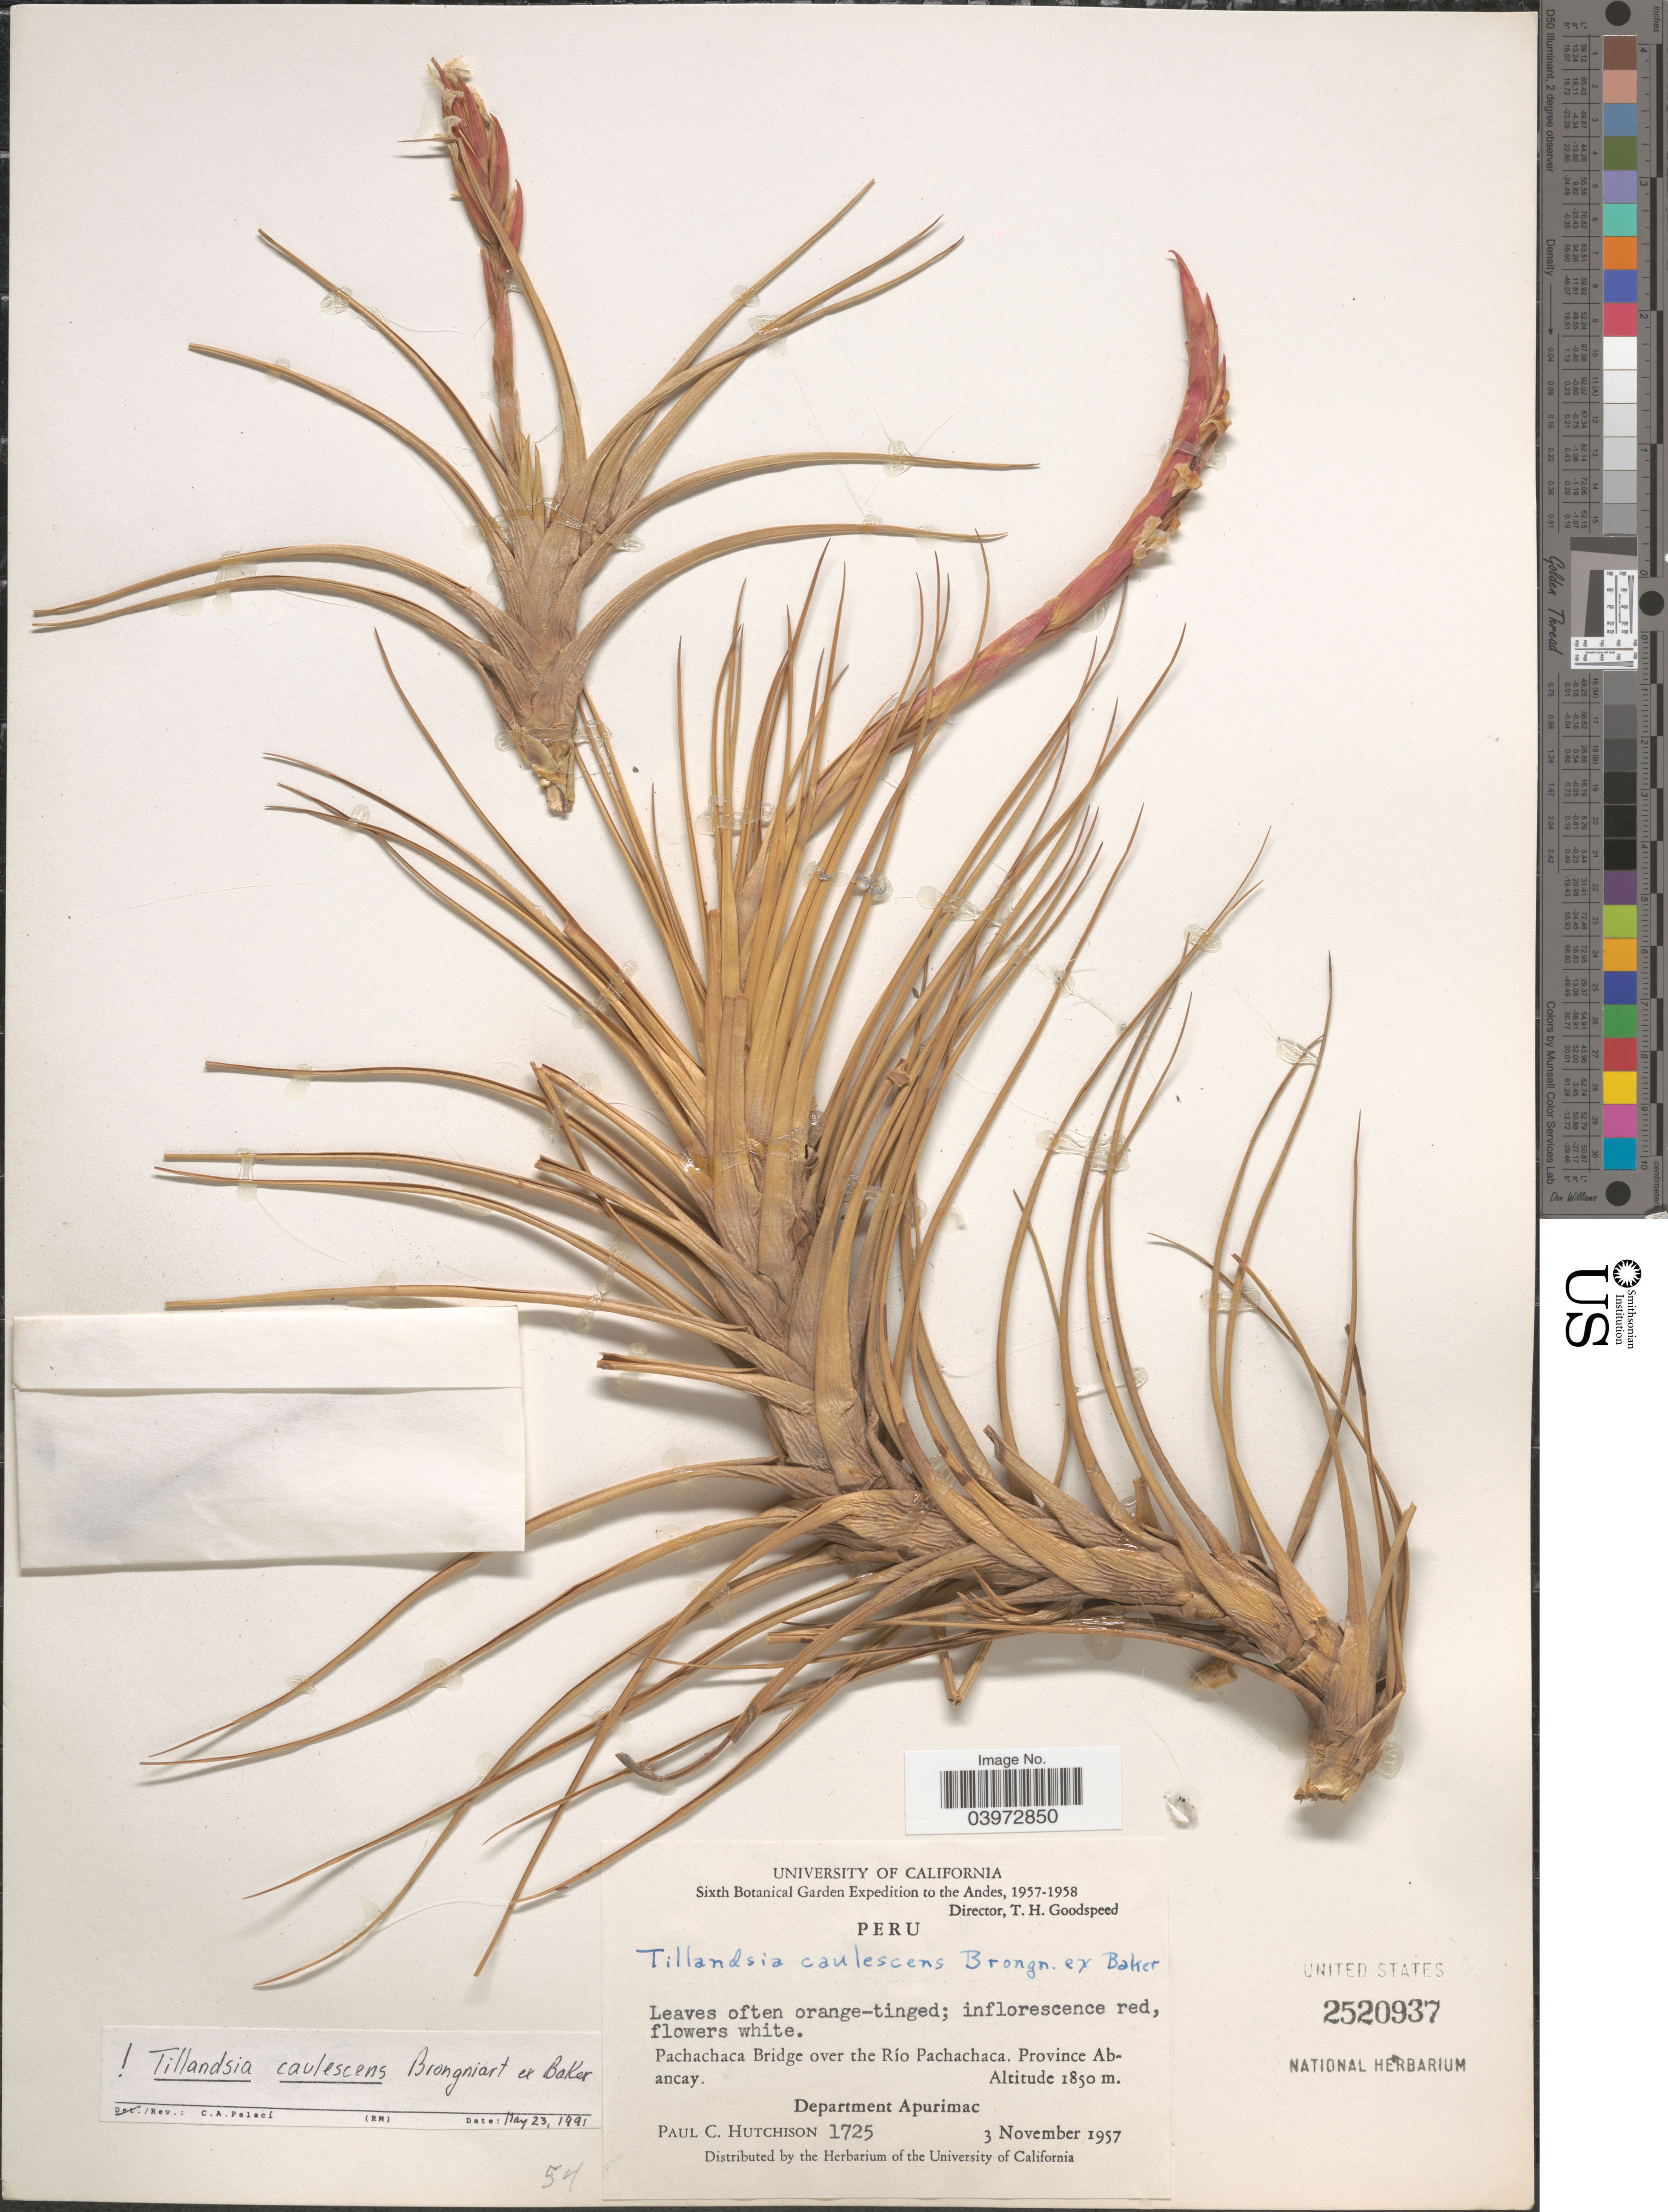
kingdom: Plantae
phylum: Tracheophyta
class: Liliopsida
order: Poales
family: Bromeliaceae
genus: Tillandsia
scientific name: Tillandsia caulescens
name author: Brongn. ex Baker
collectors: P. C. Hutchison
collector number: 1725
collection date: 1957-11-03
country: Peru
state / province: Apurímac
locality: Sixth Botanical Garden Expedition to the Andes, 1957-1958. Pachachaca Bridge over the Río Pachachaca. Province Abancay. Department Apurimac.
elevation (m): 1850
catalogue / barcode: US 2520937